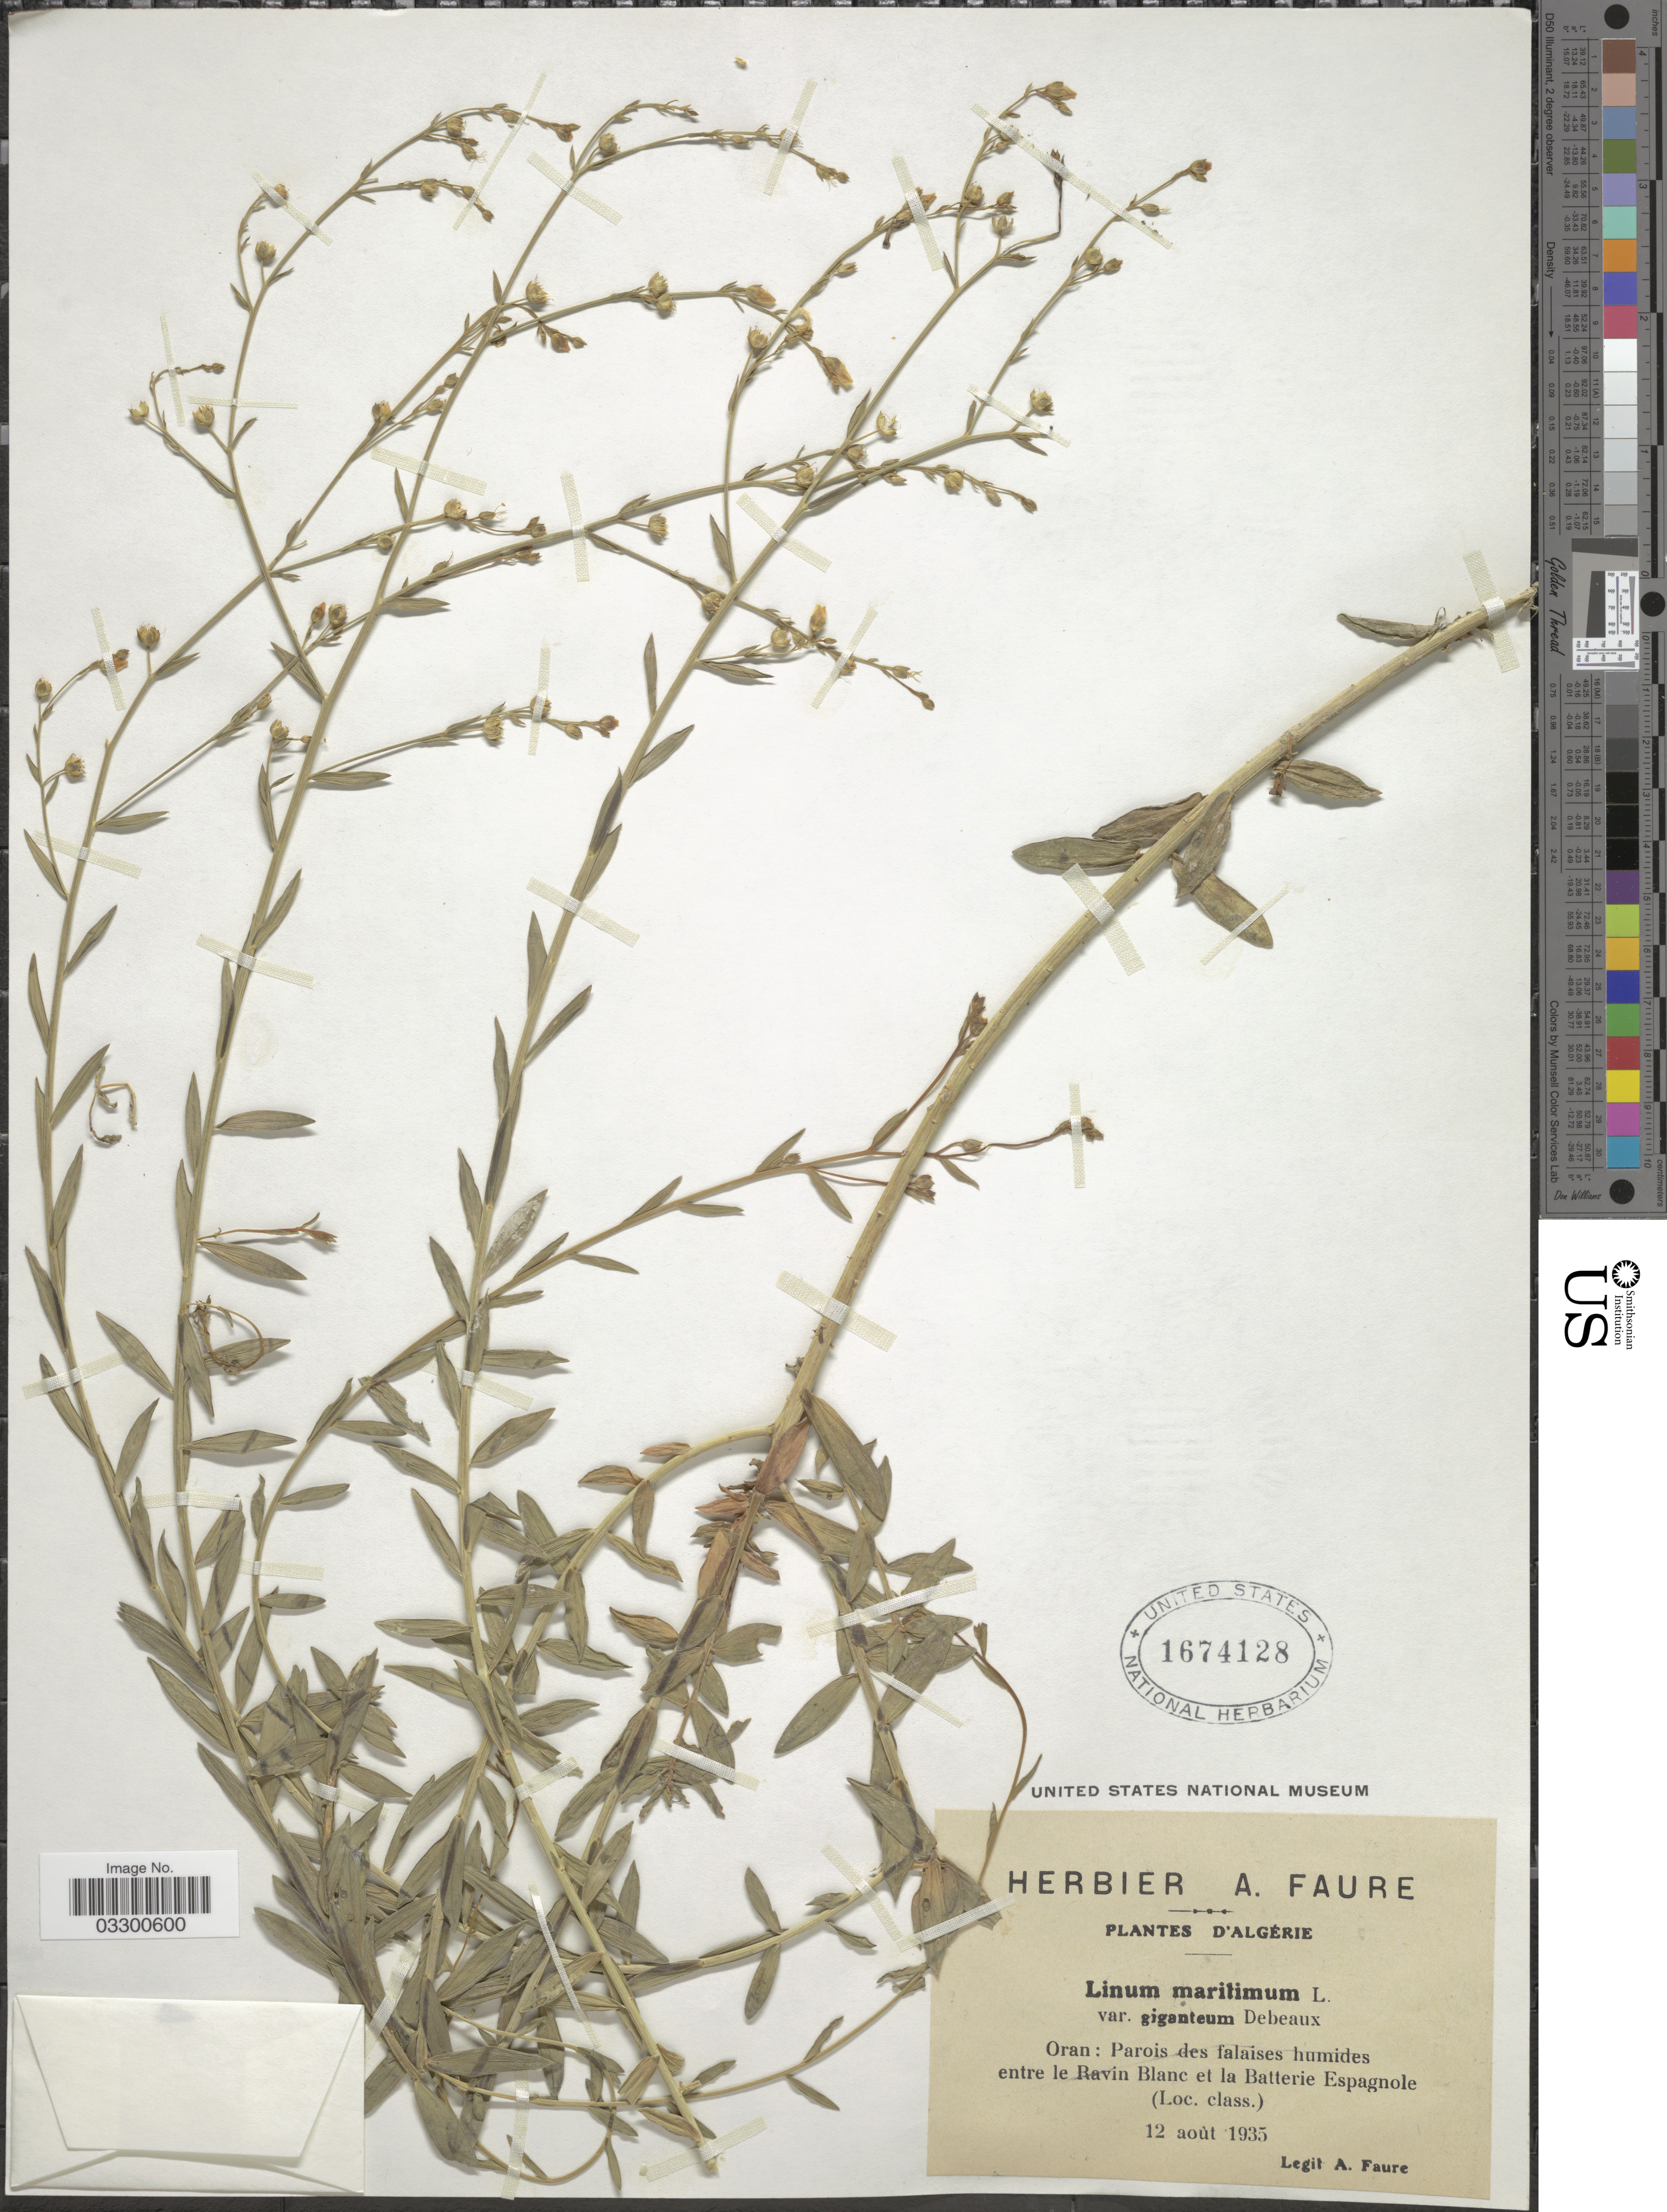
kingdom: Plantae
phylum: Tracheophyta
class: Magnoliopsida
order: Malpighiales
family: Linaceae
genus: Linum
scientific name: Linum maritimum var. giganteum Debeaux, ined.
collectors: A. Faure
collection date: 1935-08-12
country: Algeria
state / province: Oran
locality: Porois des falaises humides entre le Ravin Blanc et la Batterie Espagnole.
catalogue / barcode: US 1674128